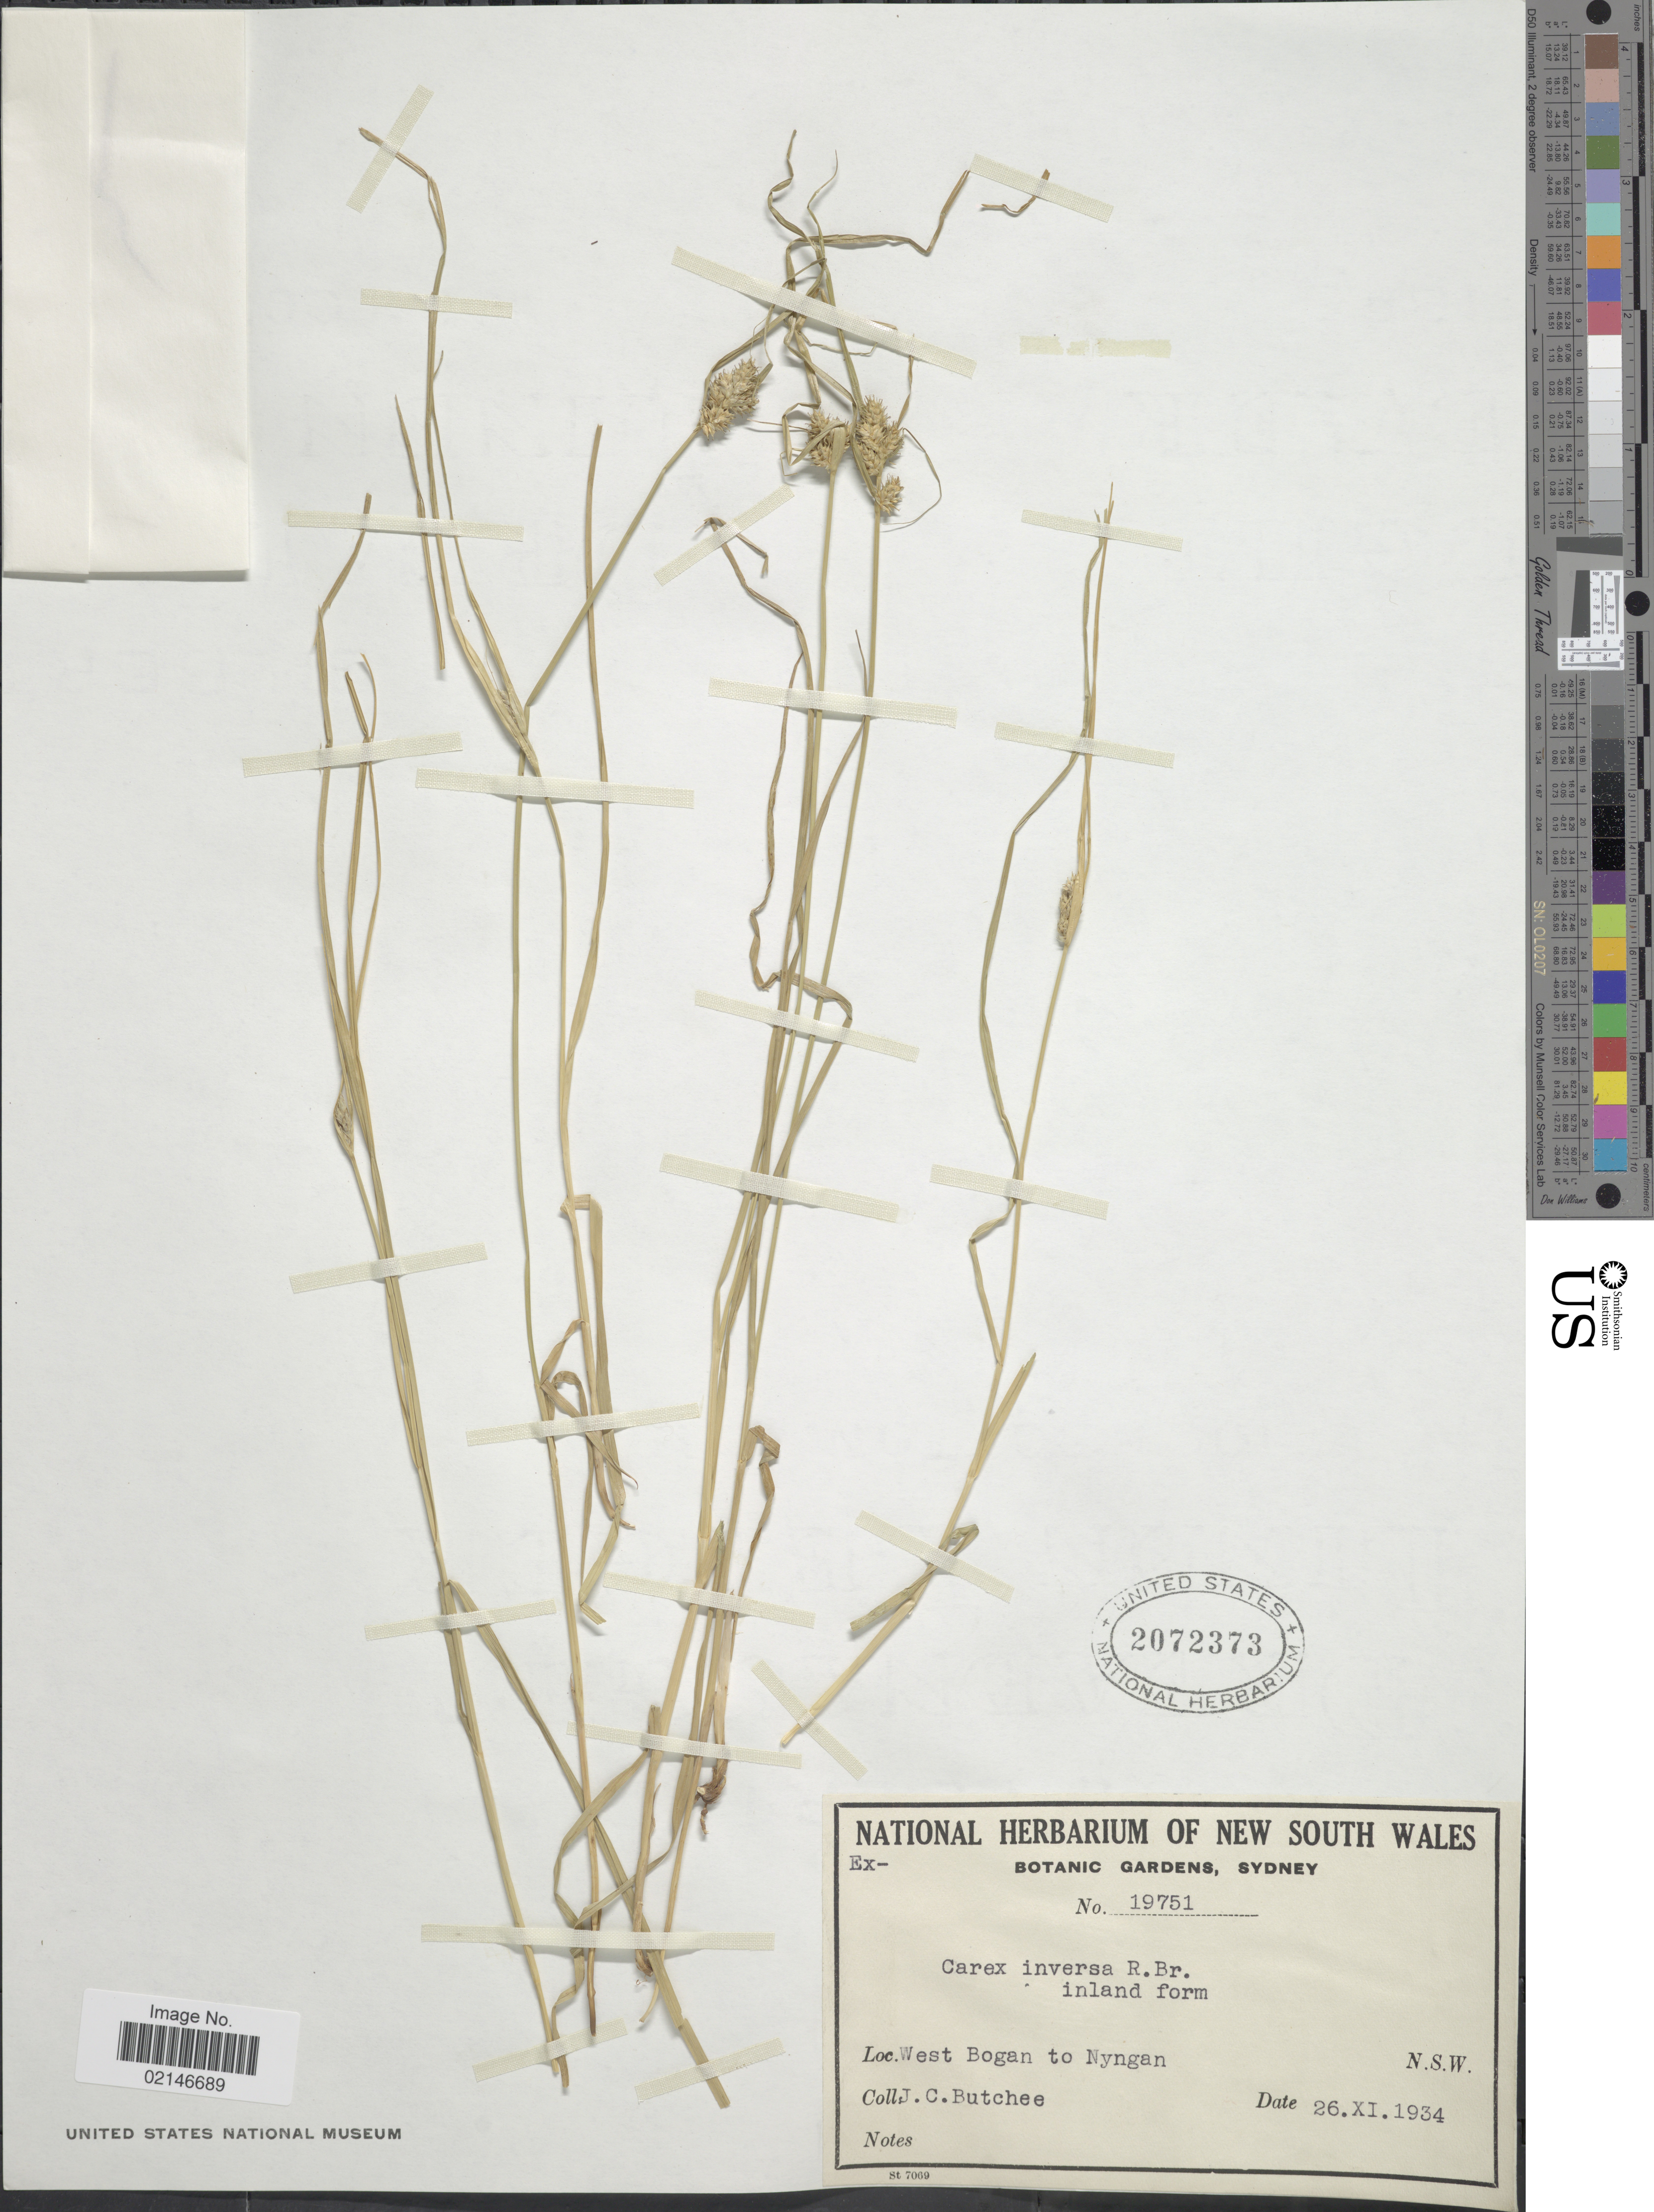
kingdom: Plantae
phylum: Tracheophyta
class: Liliopsida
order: Poales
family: Cyperaceae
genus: Carex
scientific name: Carex inversa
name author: R. Br.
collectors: J. Butchee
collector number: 19751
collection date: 1934-11-26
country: Australia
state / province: New South Wales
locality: West Bogan to Nyngan, N.S.W.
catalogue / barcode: US 2072373